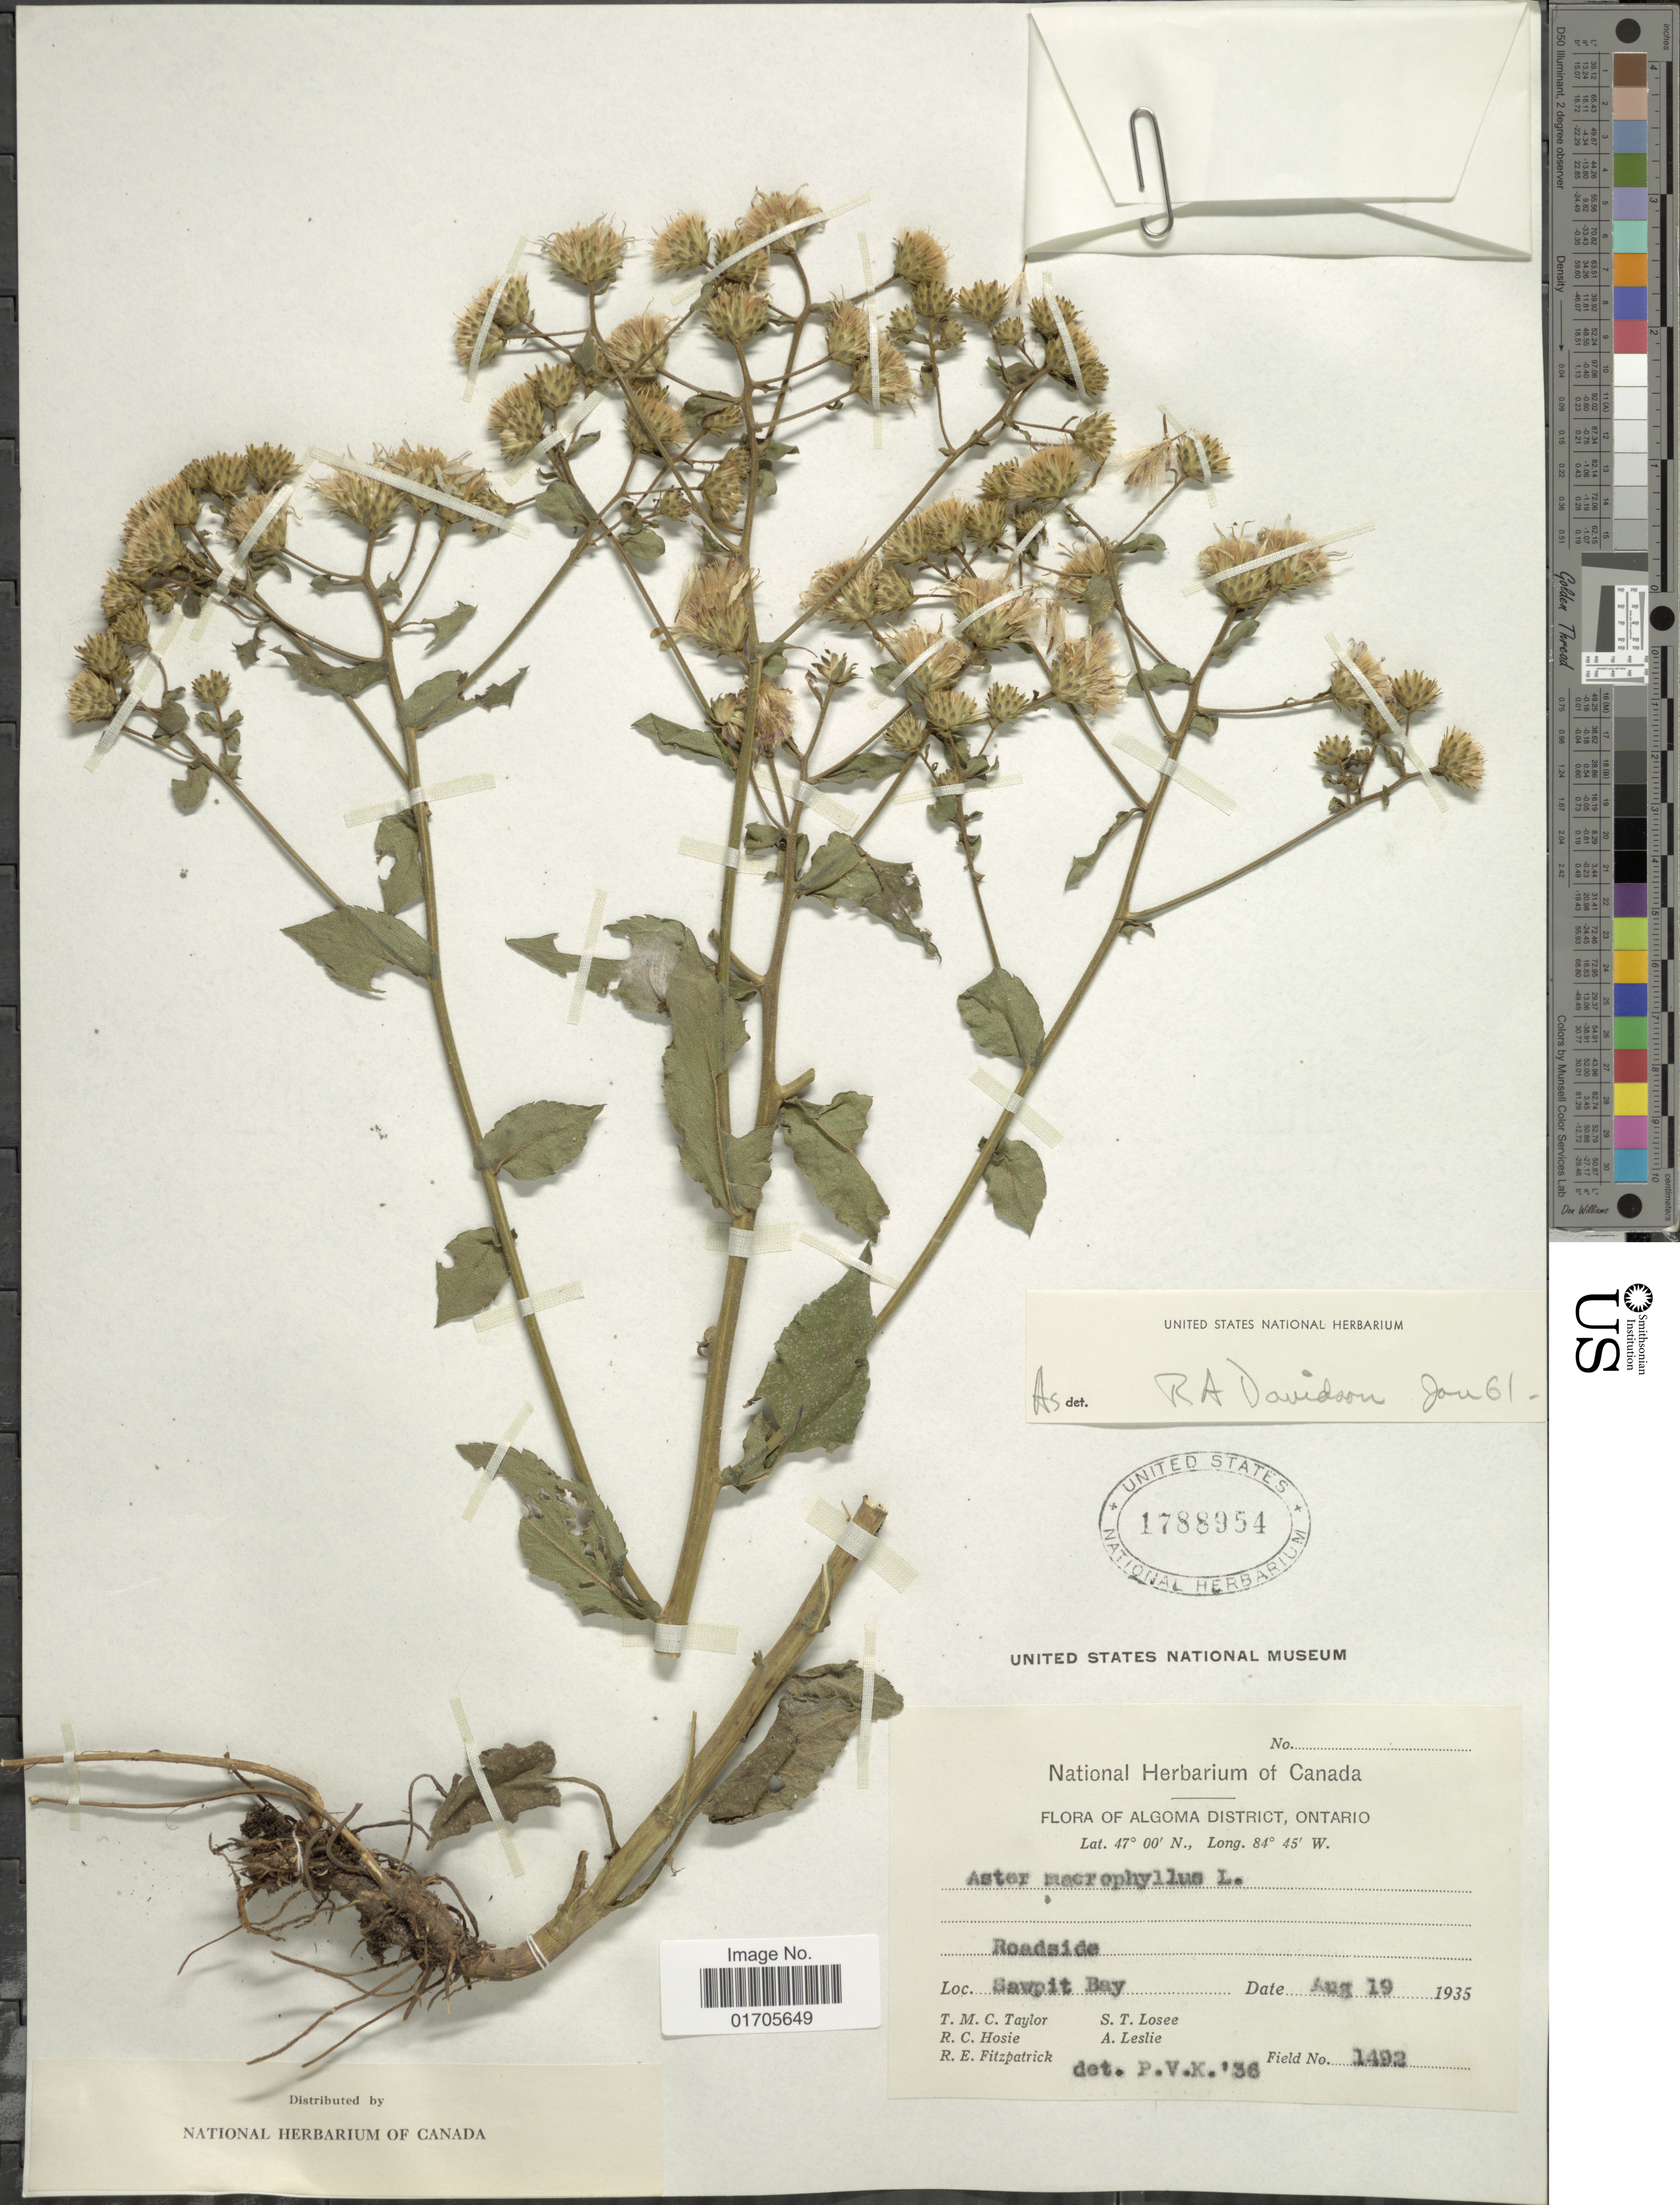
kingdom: Plantae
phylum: Tracheophyta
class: Magnoliopsida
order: Asterales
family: Asteraceae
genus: Eurybia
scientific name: Eurybia macrophylla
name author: (L.) Cass.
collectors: T. M. C. Taylor, R. Hosie, R. Fitzpatrick, S. Losee & A. Leslie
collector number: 1492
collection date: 1935-08-19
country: Canada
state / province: Ontario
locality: Algoma District, Ontario. Roadside. Sawpit Bay.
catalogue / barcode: US 1788954